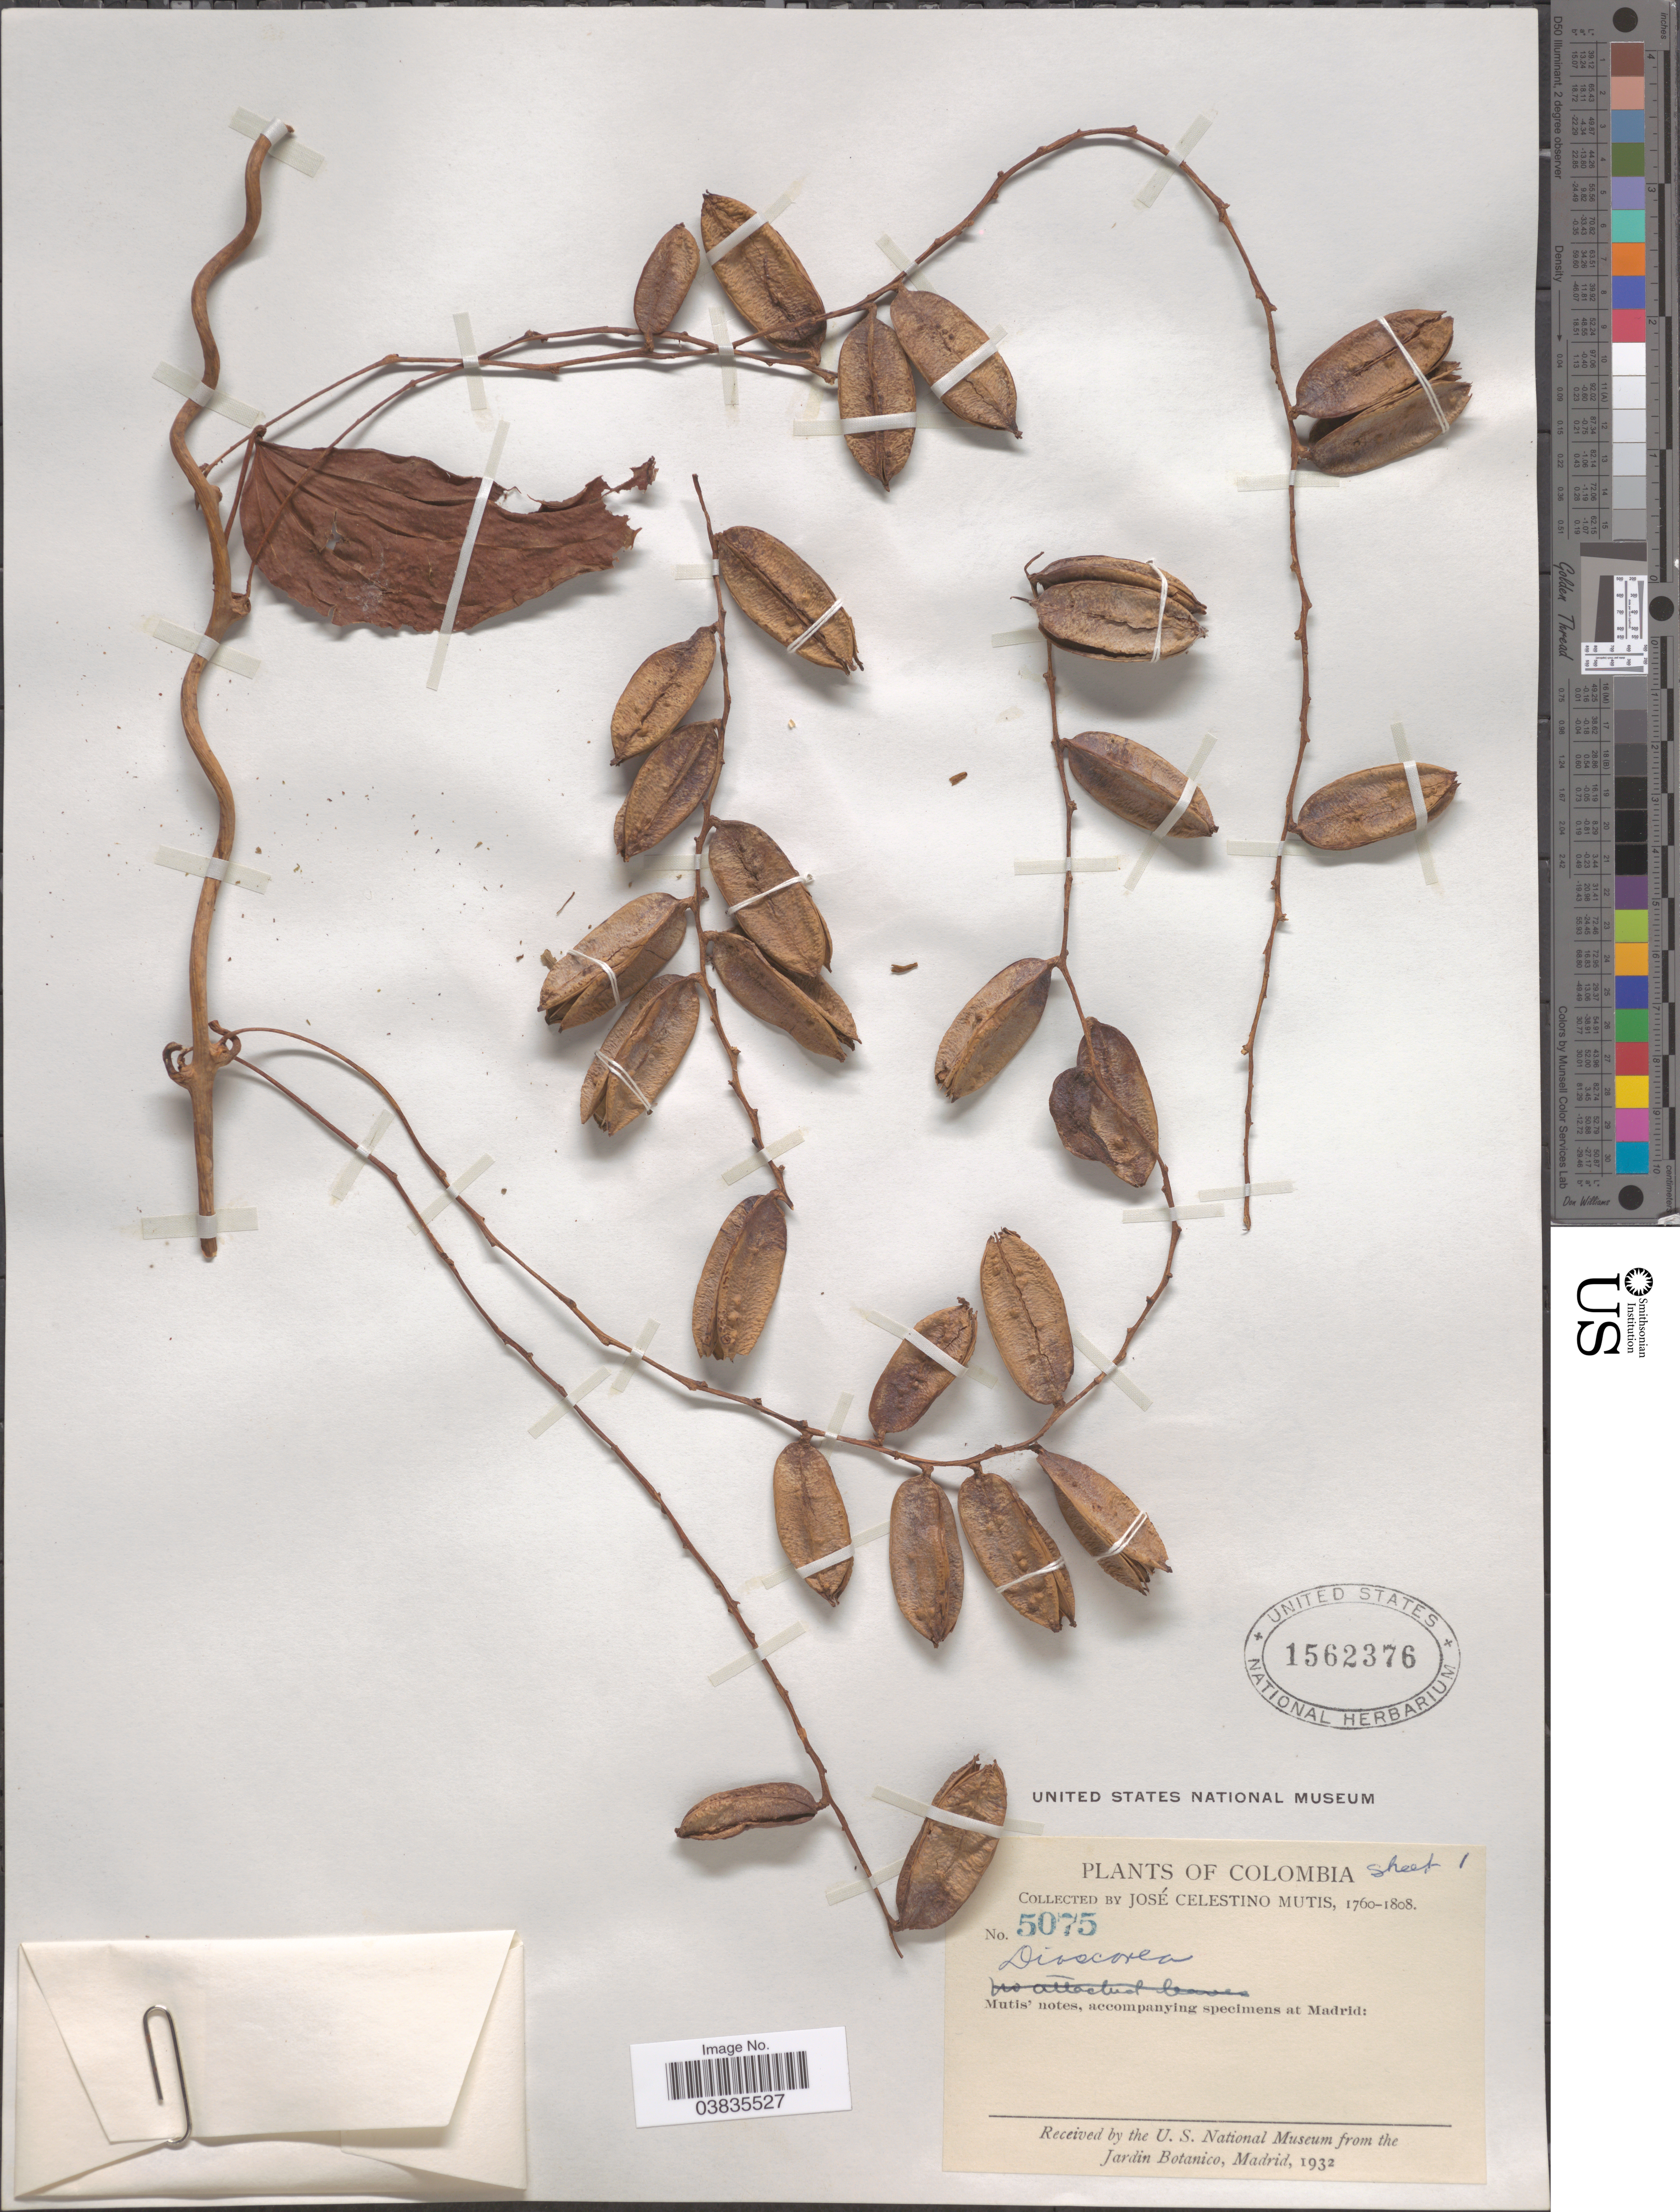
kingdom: Plantae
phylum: Tracheophyta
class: Liliopsida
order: Dioscoreales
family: Dioscoreaceae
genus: Dioscorea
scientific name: Dioscorea sp.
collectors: J. C. B. Mutis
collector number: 5075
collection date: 1760/1808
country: Colombia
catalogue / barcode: US 1562376